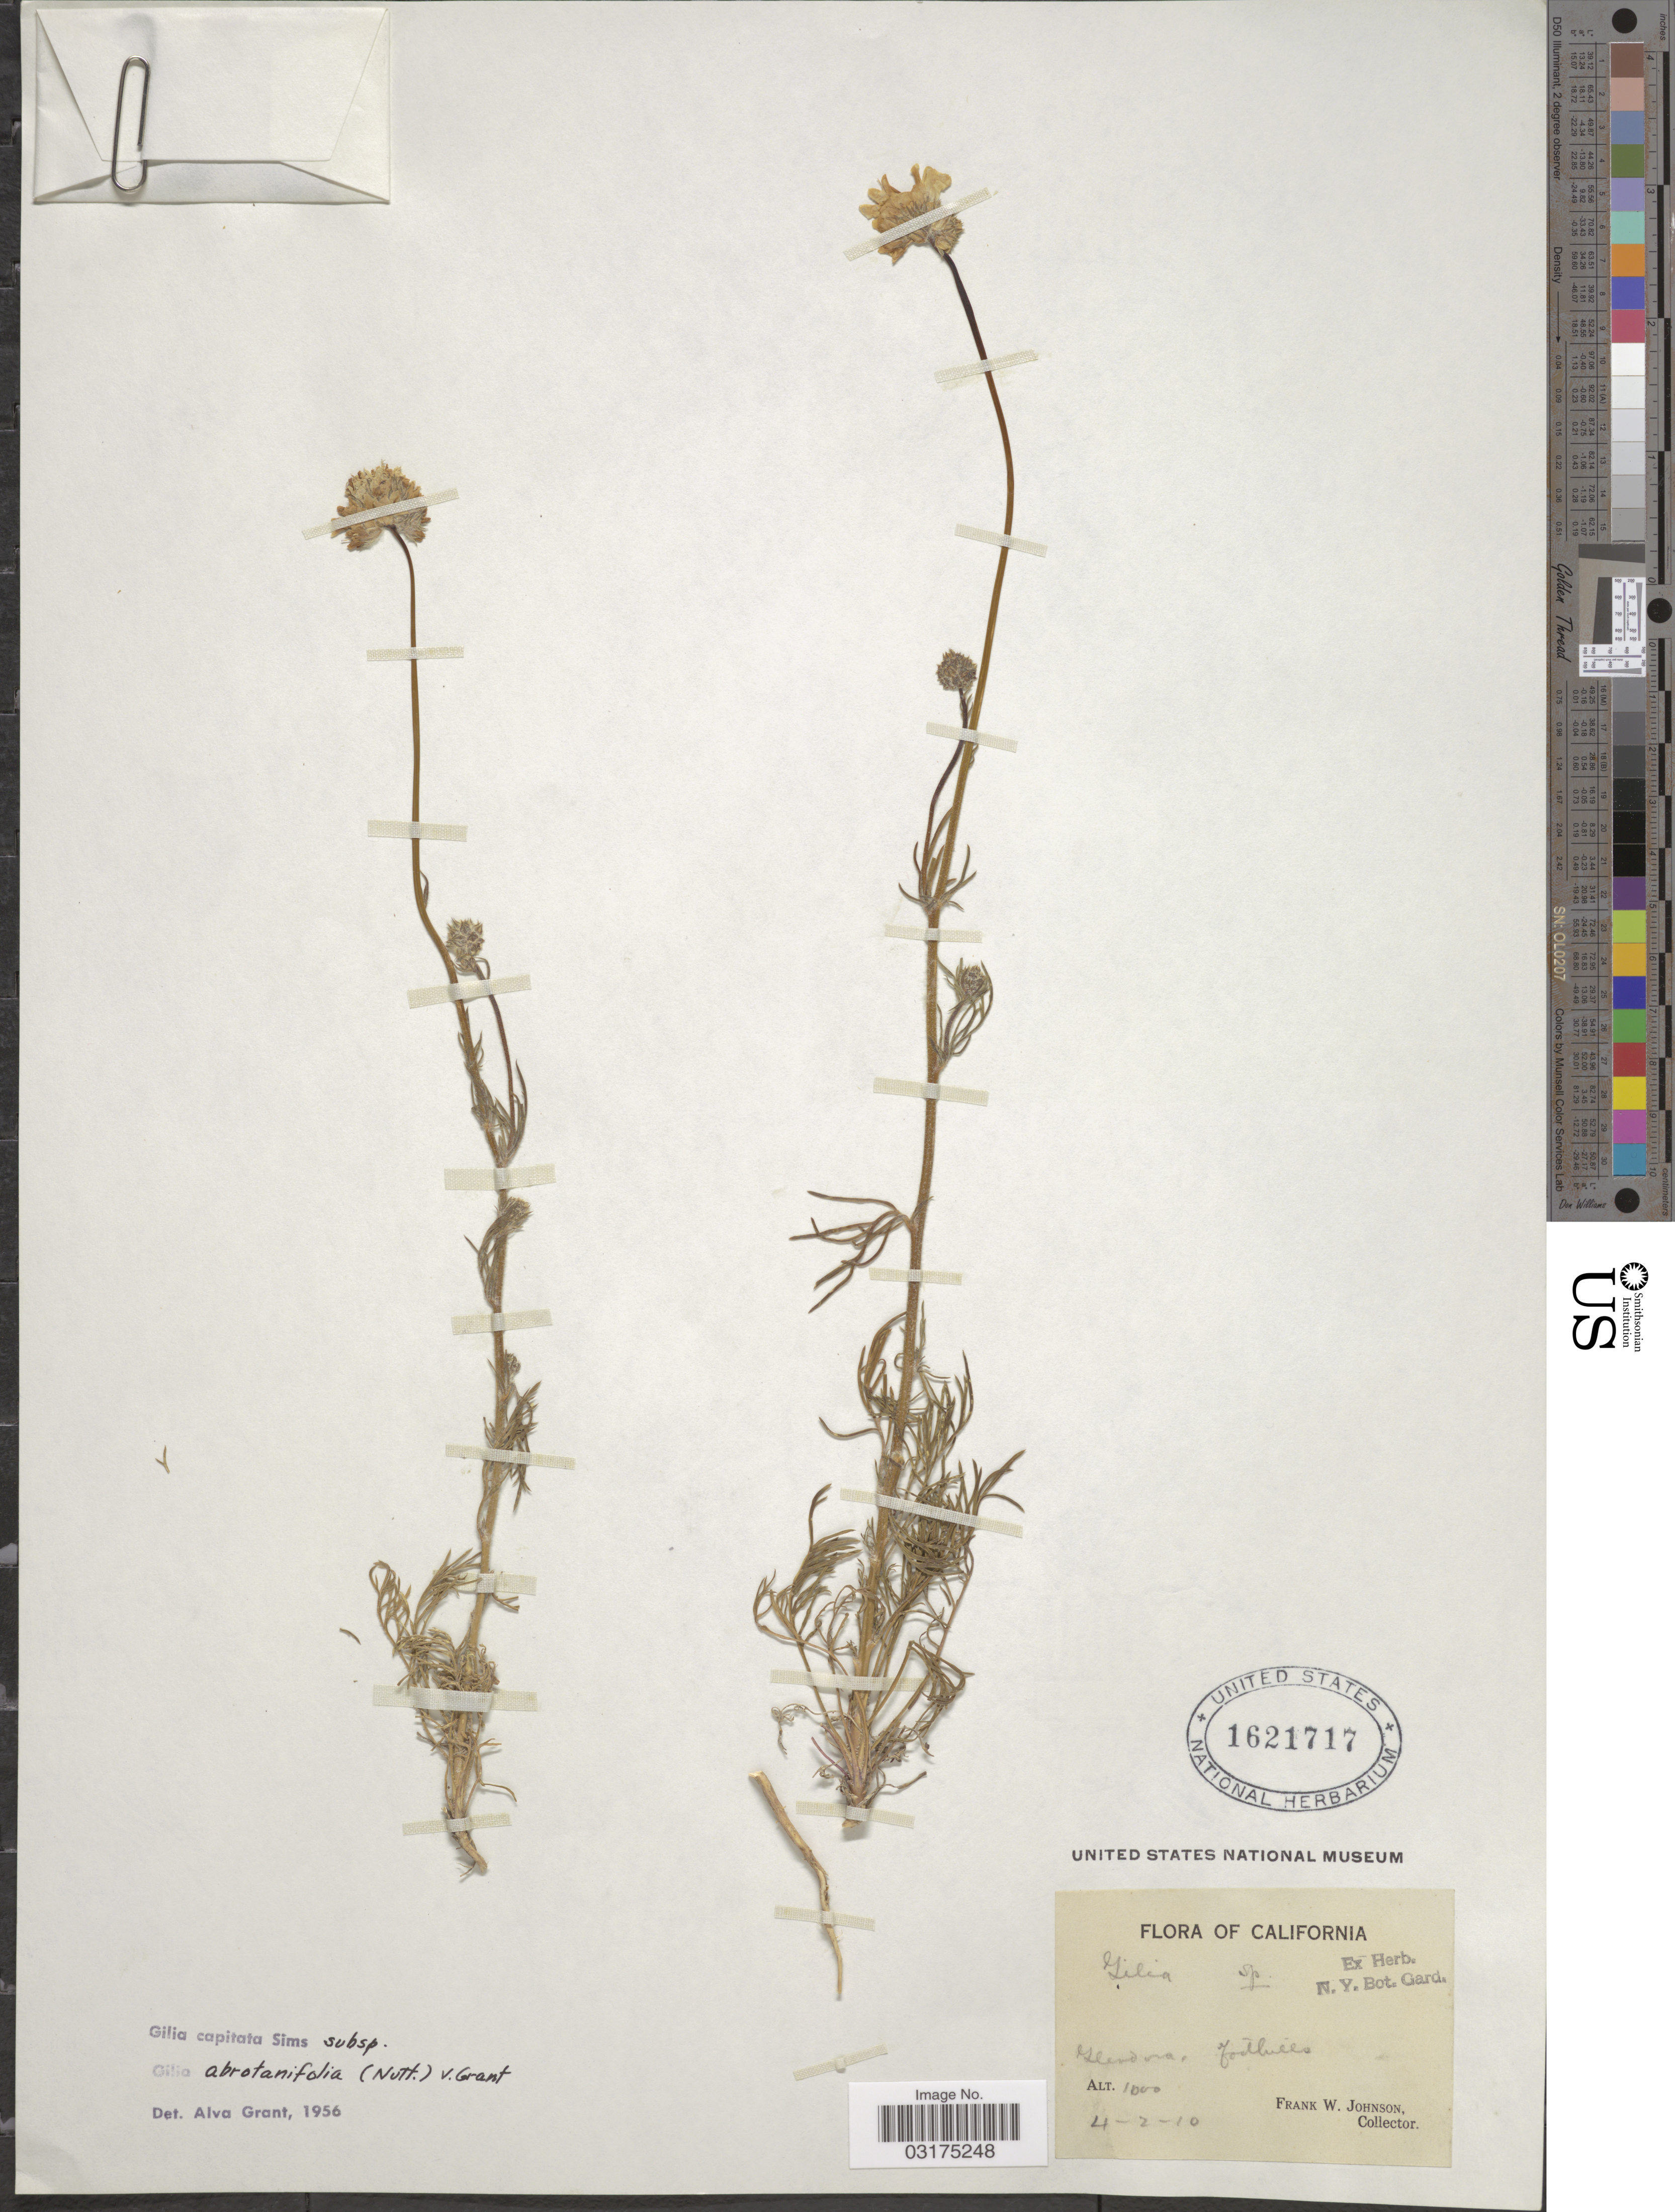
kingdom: Plantae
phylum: Tracheophyta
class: Magnoliopsida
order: Ericales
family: Polemoniaceae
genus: Gilia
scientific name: Gilia capitata subsp. abrotanifolia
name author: (Nutt. ex Greene) V.E. Grant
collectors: F. W. Johnson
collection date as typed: Transcribed d/m/y: 2/4/10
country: United States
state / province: California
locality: Glendora.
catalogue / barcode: US 1621717